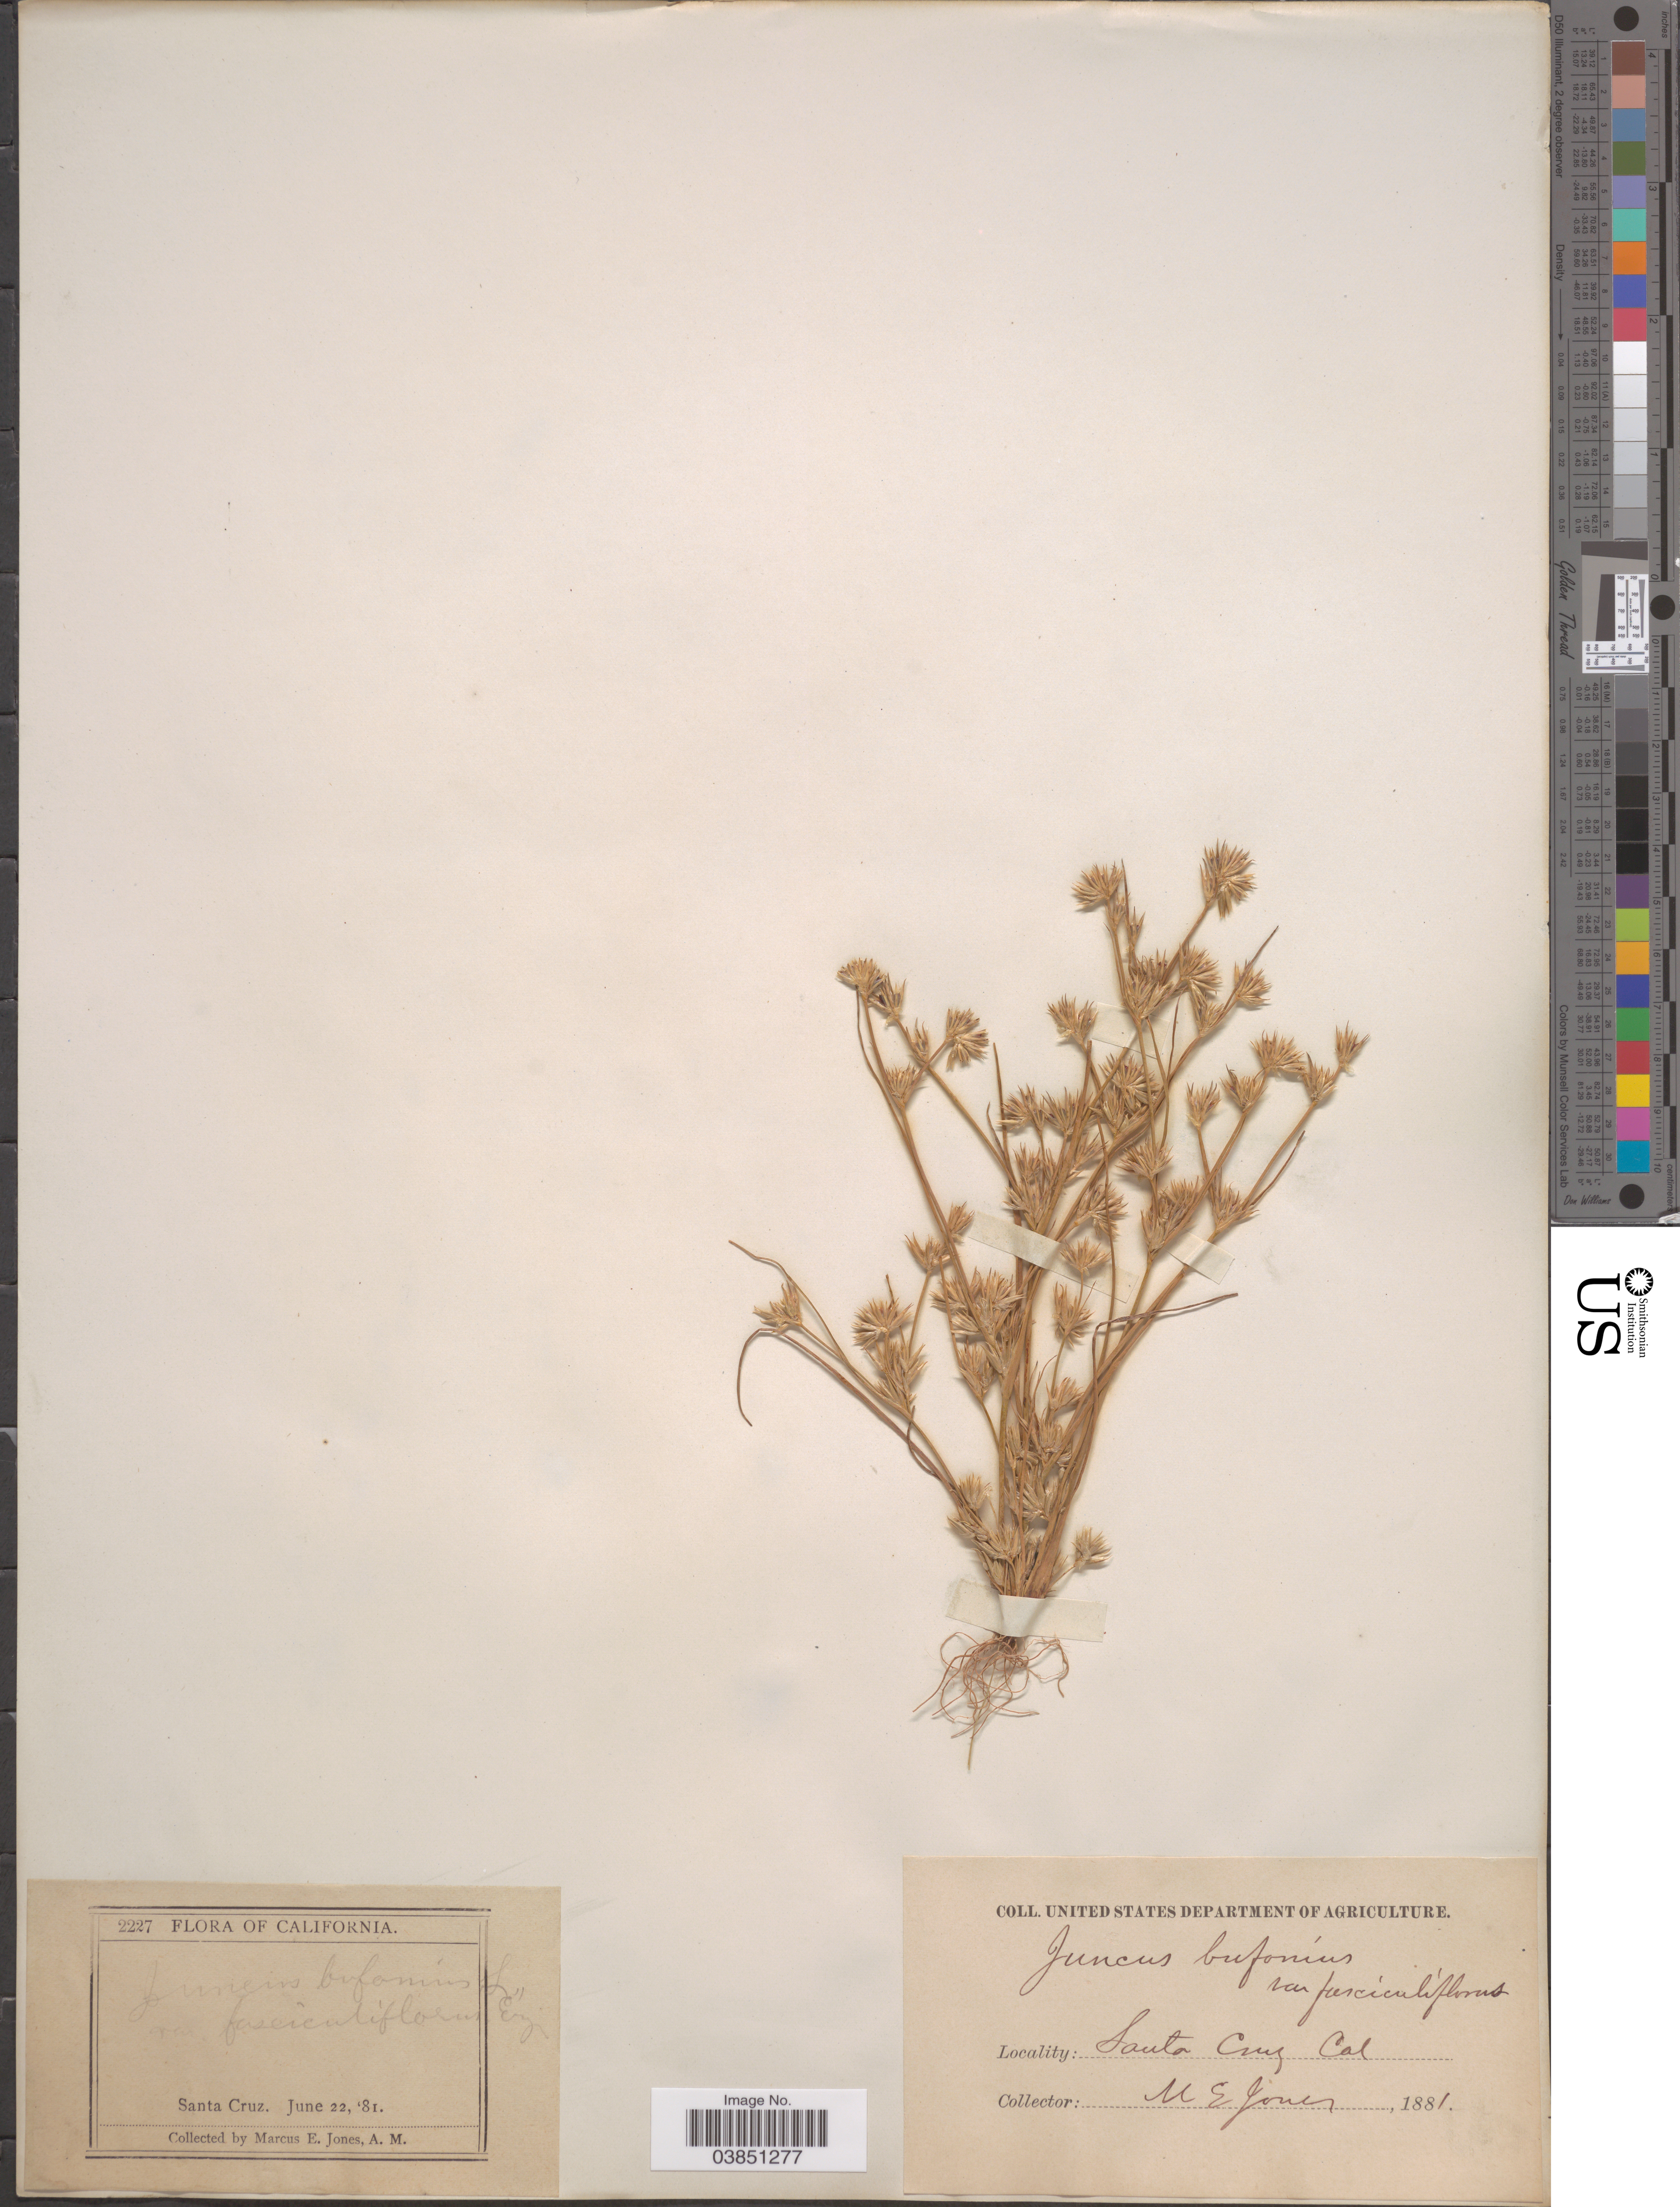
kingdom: Plantae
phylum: Tracheophyta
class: Liliopsida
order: Poales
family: Juncaceae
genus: Juncus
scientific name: Juncus bufonius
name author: L.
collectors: M. E. Jones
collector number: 2227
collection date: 1881-06-22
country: United States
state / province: California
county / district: Santa Cruz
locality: Santa Cruz.